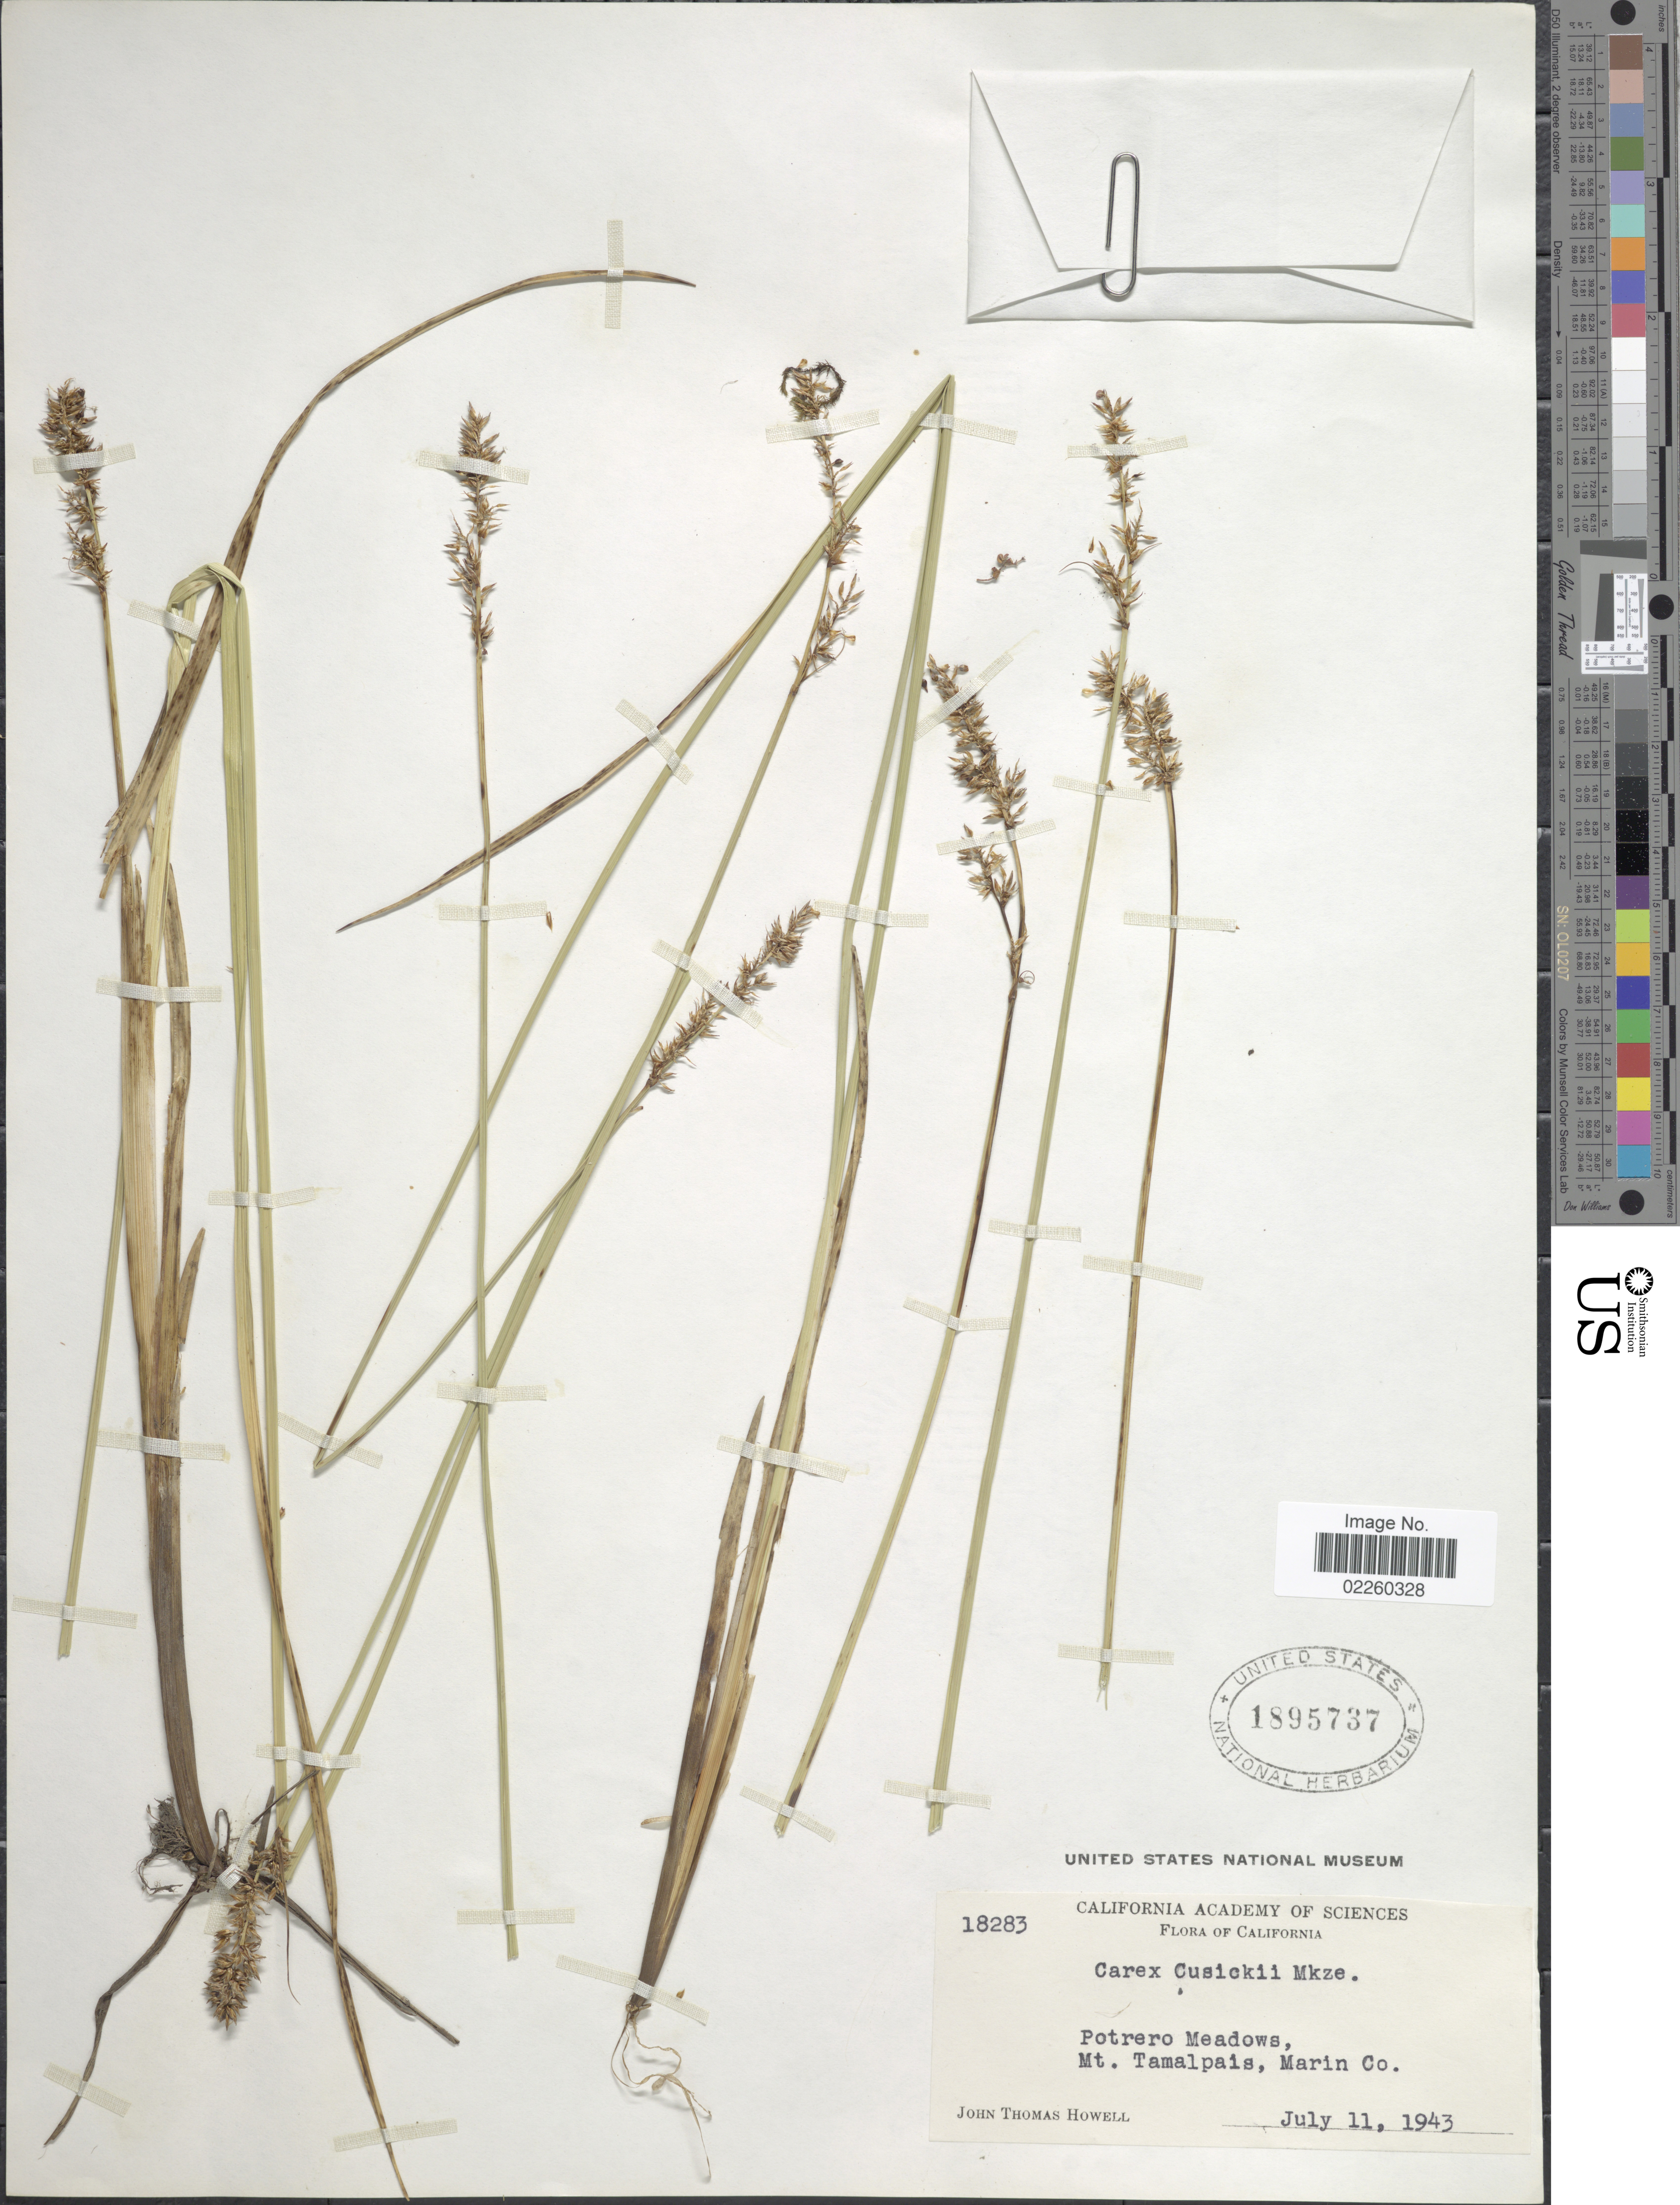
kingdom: Plantae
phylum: Tracheophyta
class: Liliopsida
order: Poales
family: Cyperaceae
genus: Carex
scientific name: Carex cusickii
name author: Mack.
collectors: J. T. Howell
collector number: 18283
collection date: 1943-07-11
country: United States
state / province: California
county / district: Marin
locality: Potrero Meadows, Mt. Tamalpais, Marin Co.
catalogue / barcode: US 1895737